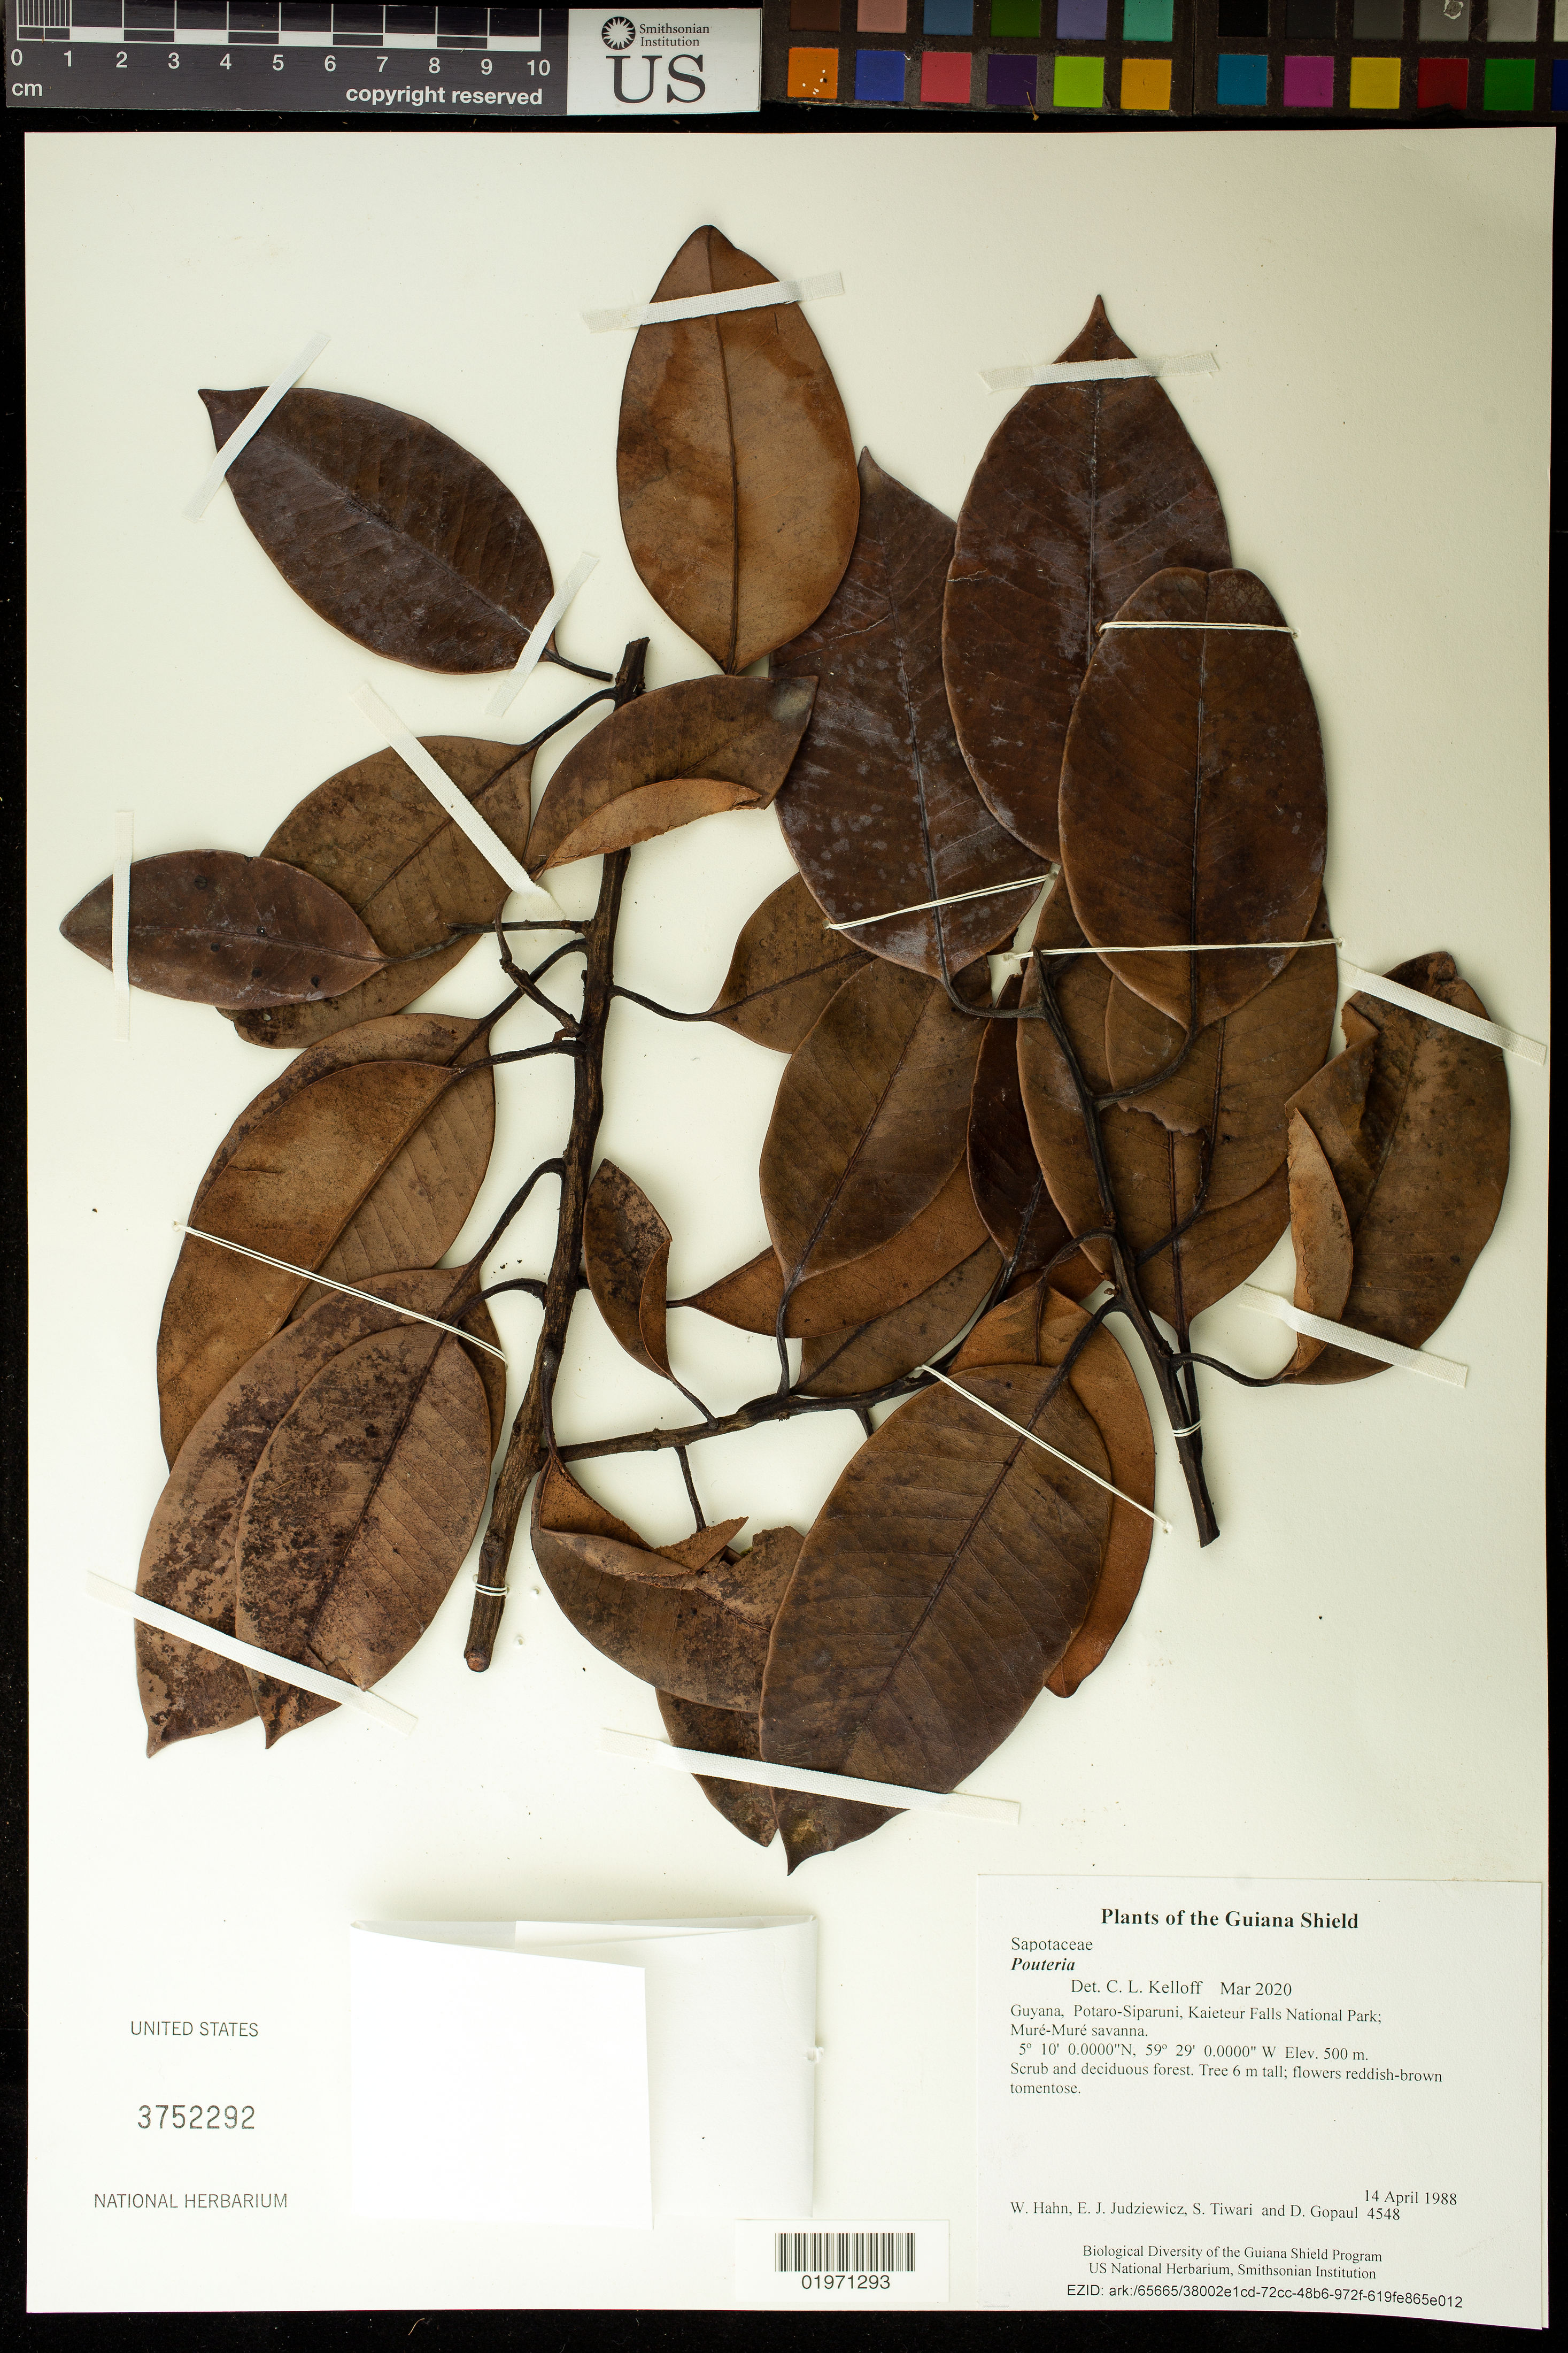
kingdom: Plantae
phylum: Tracheophyta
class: Magnoliopsida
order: Ericales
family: Sapotaceae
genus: Pouteria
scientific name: Pouteria sp.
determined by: Kelloff, C. L.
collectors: W. Hahn, E. J. Judziewicz, S. Tiwari & D. Gopaul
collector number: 4548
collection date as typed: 14 April 1988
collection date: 1988-04-14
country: Guyana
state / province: Potaro-Siparuni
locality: Kaieteur Falls National Park; Muré-Muré savanna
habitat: Scrub and deciduous forest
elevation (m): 500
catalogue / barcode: US 3752292